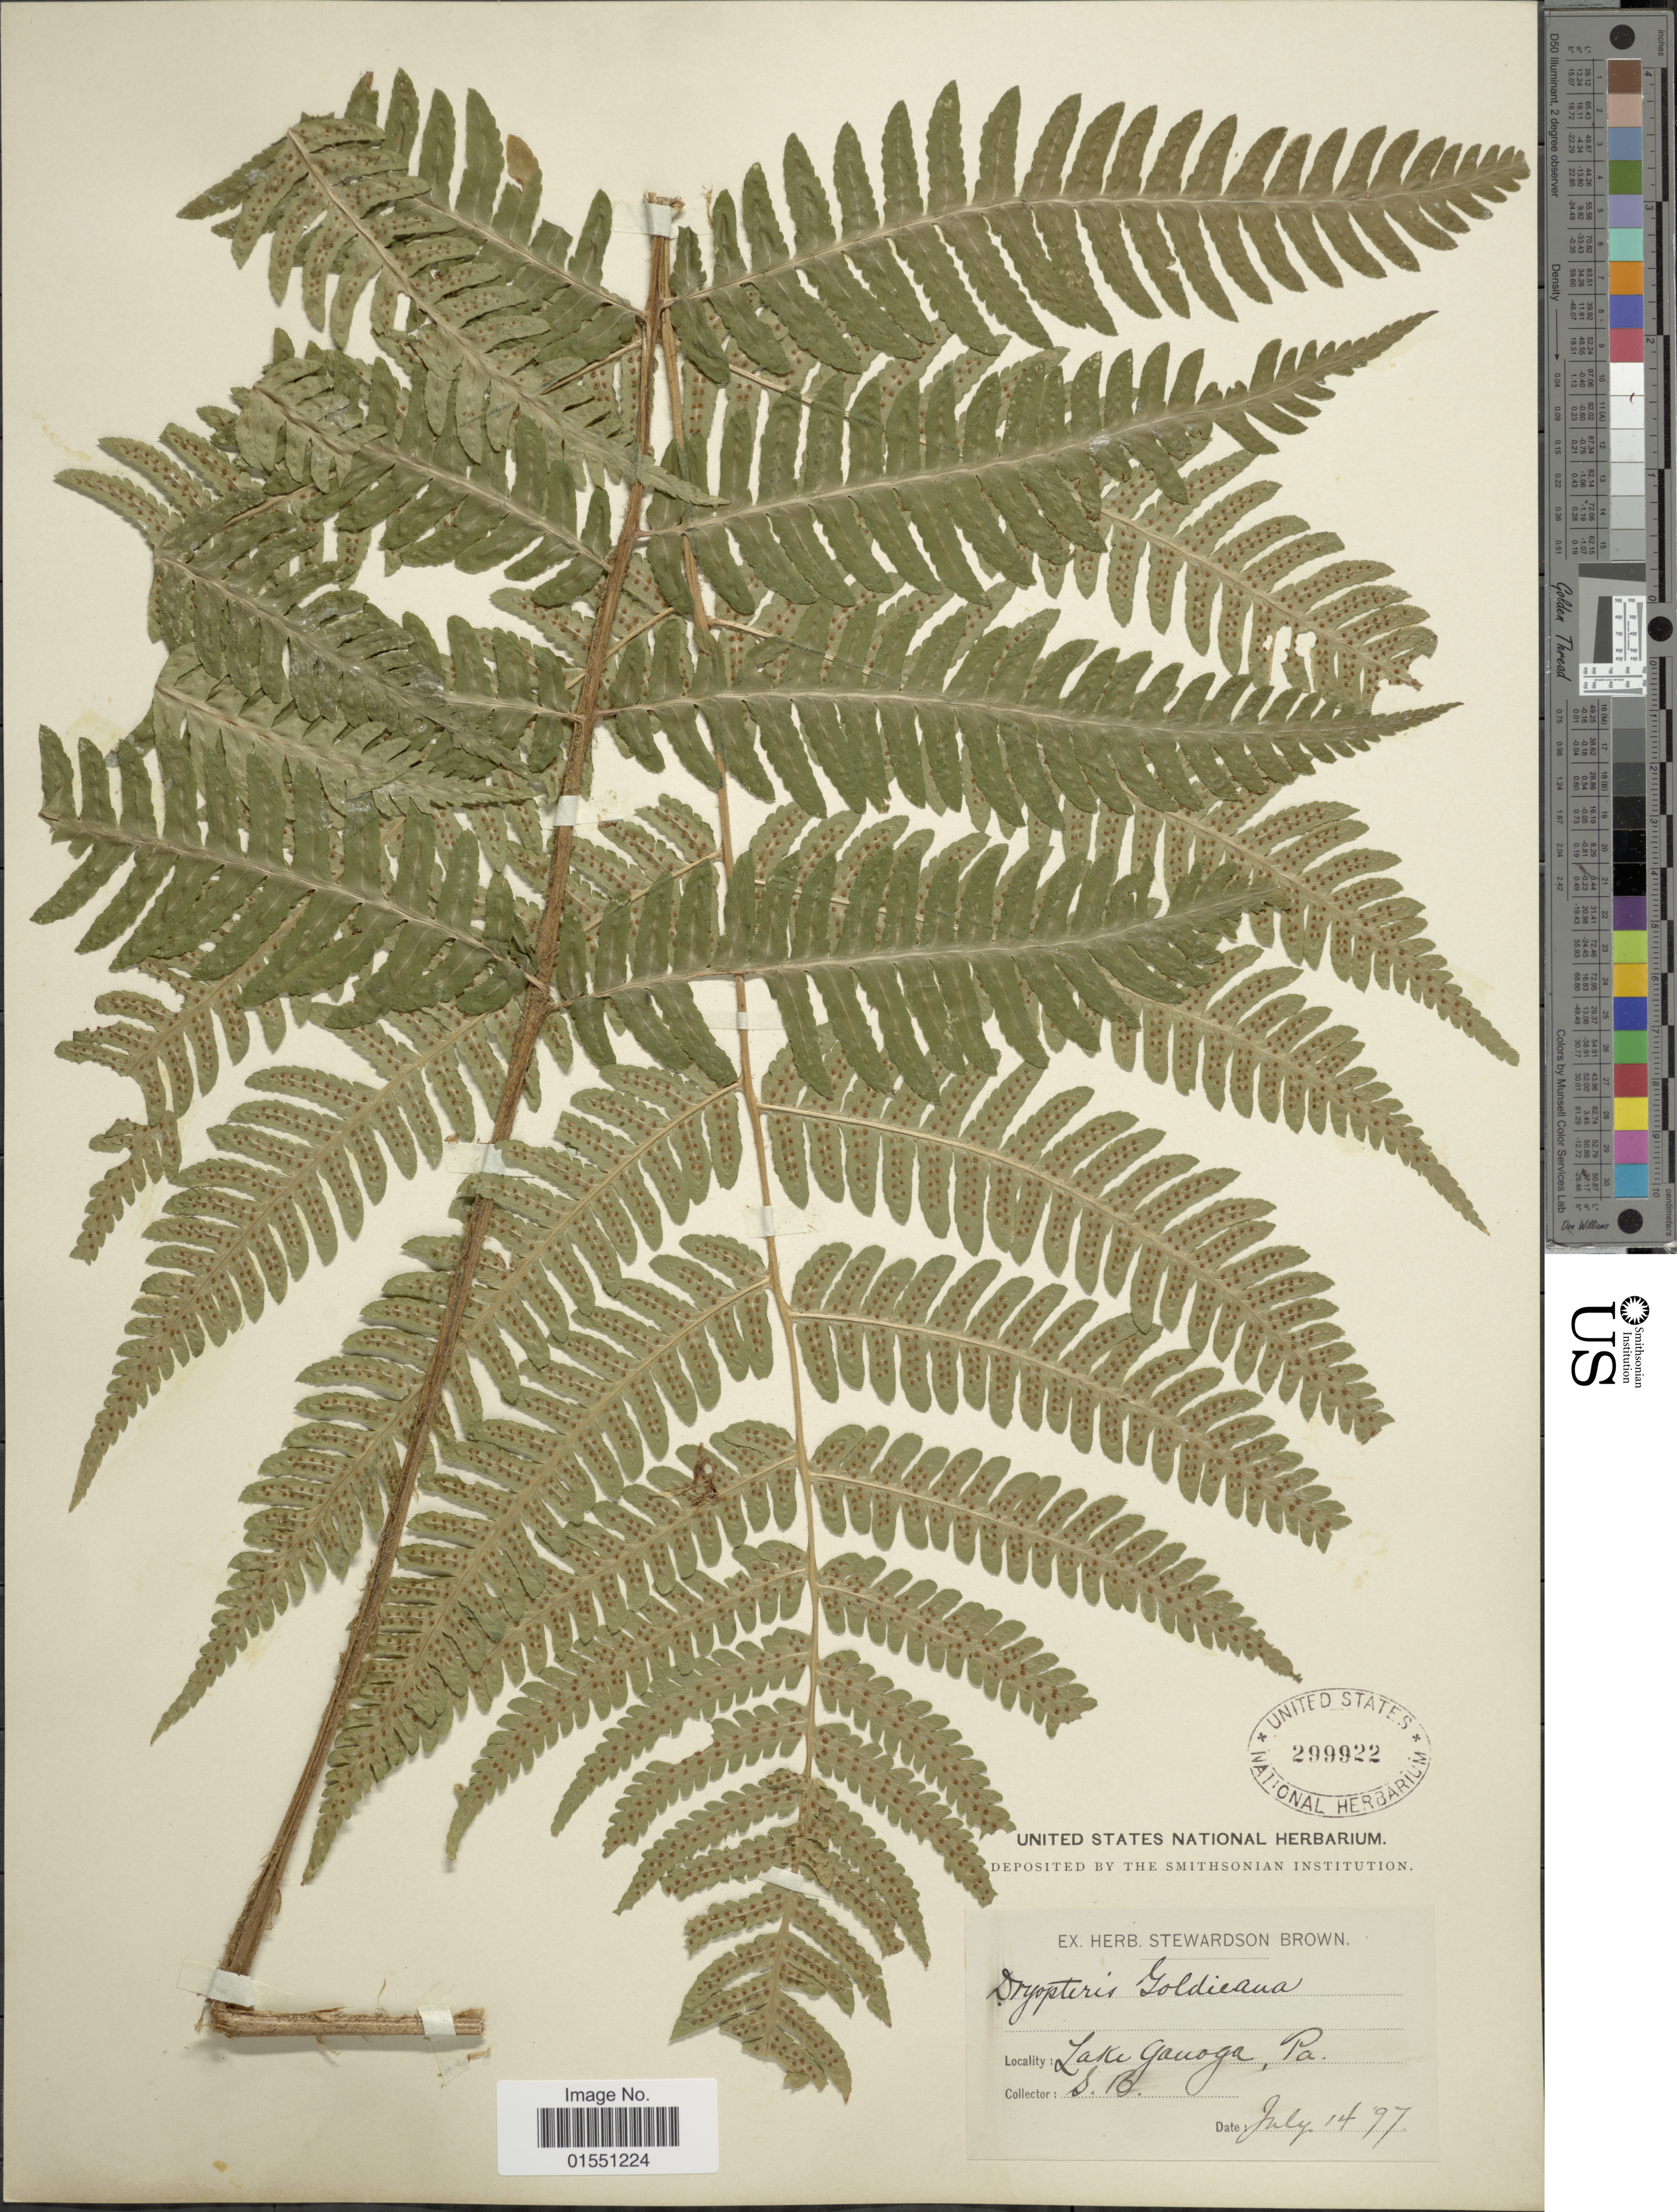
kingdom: Plantae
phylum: Tracheophyta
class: Polypodiopsida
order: Polypodiales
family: Dryopteridaceae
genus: Dryopteris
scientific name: Dryopteris goldiana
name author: (Hook. ex Goldie) A. Gray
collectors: S. Brown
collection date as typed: Transcribed d/m/y: 14/7/97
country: United States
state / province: Pennsylvania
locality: Lake Ganoga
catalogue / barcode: US 299922